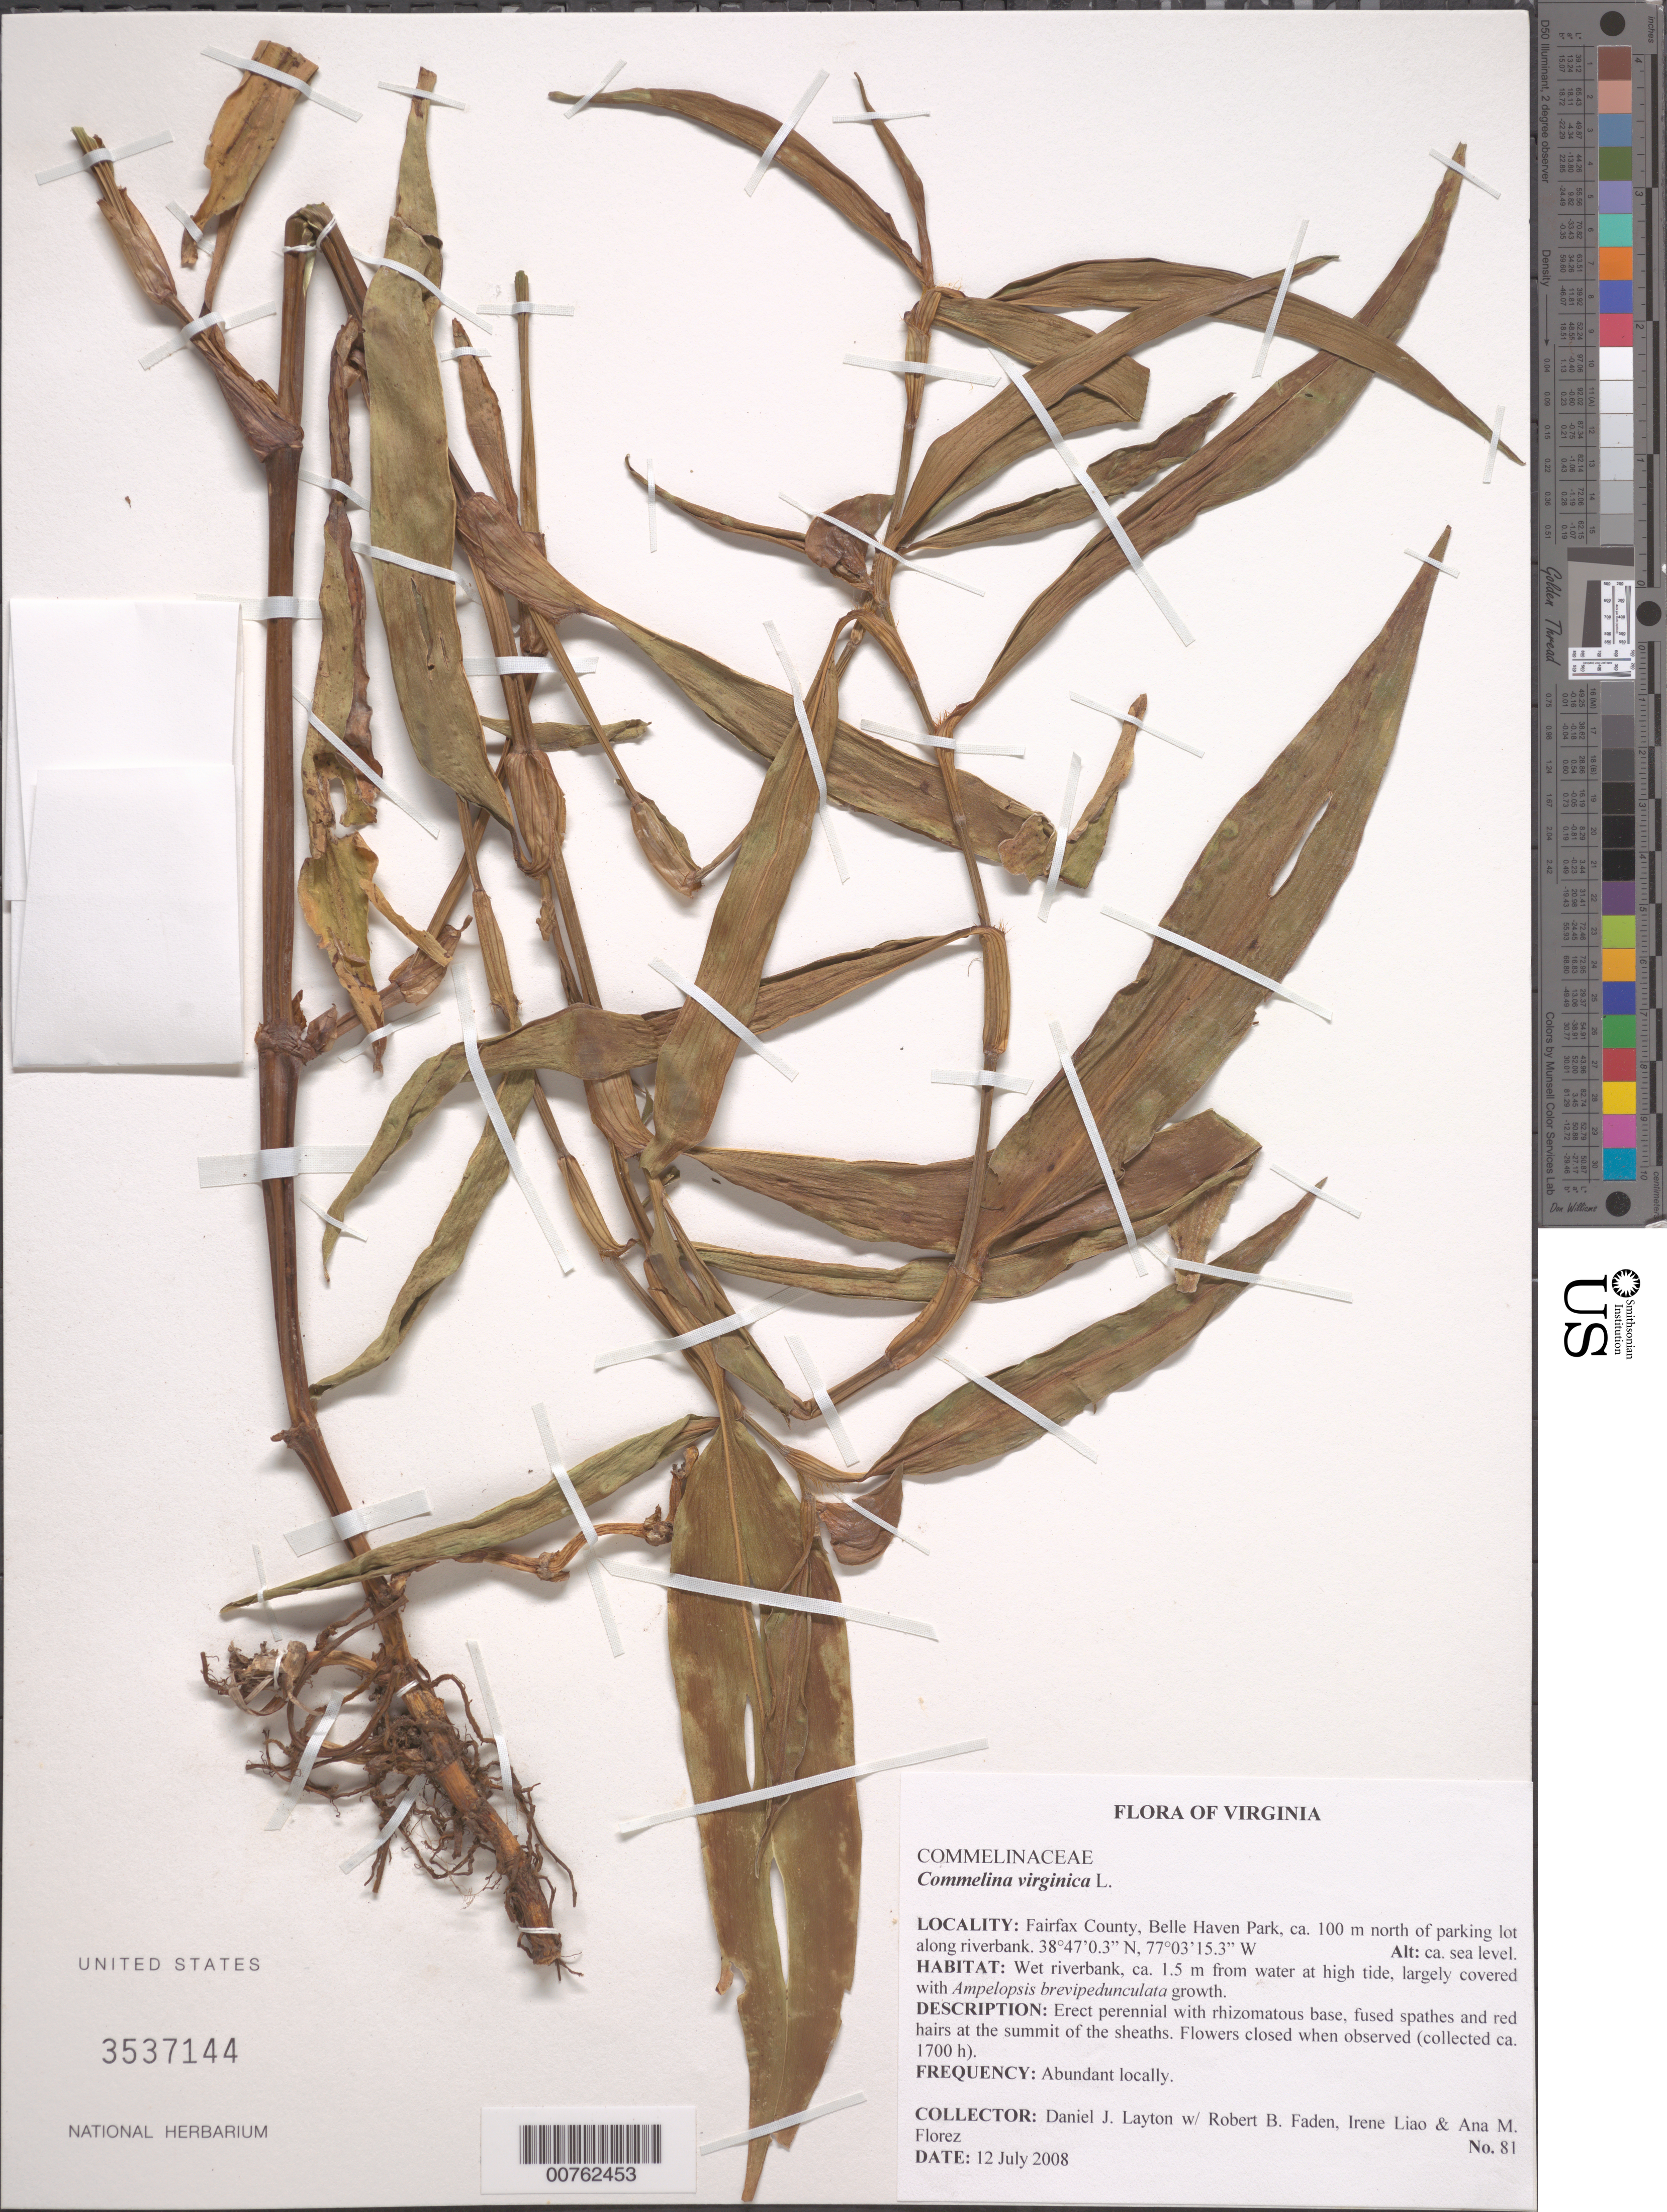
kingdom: Plantae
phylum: Tracheophyta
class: Liliopsida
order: Commelinales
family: Commelinaceae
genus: Commelina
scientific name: Commelina virginica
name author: L.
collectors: D. J. Layton et al.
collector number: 81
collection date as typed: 12 July 2008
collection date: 2008-07-12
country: United States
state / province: Virginia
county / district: Fairfax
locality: Belle Haven Park, ca. 100 m north of parking lot along riverbank.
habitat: Wet riverbank, ca. 1.5 m from water at high tide, largely covered with Ampelopsis brevipedunculata growth.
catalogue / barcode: US 3537144